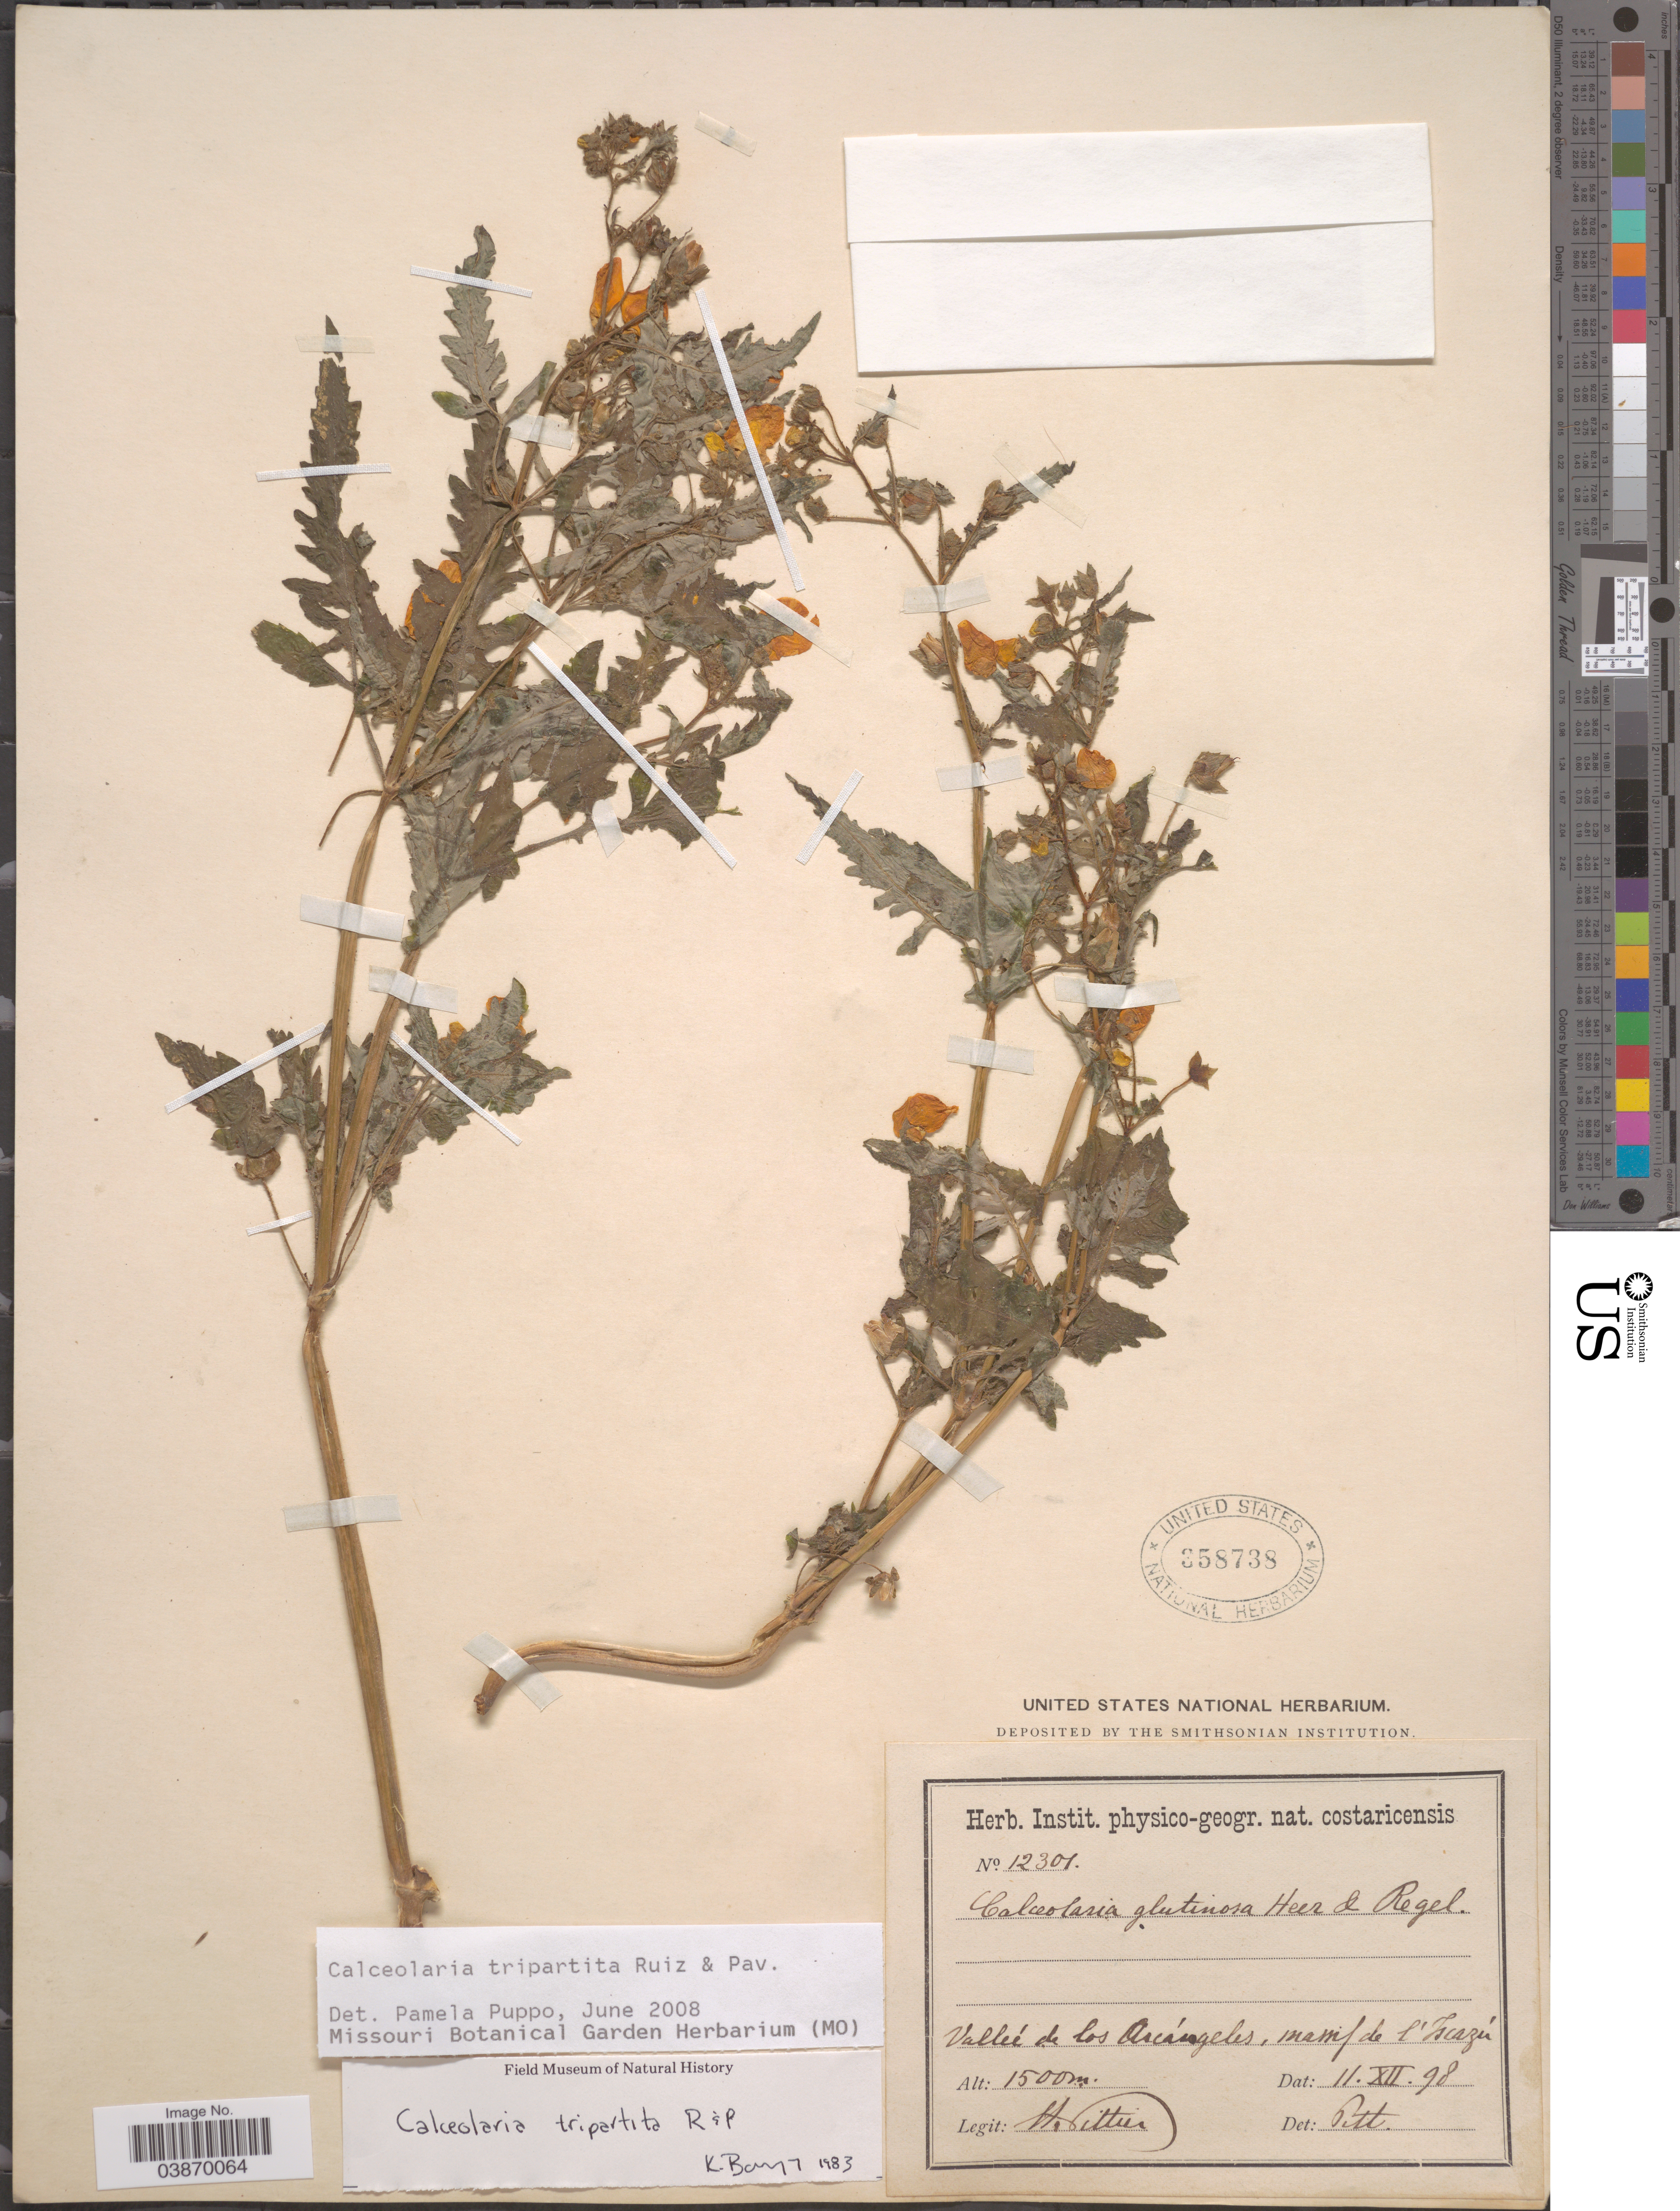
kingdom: Plantae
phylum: Tracheophyta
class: Magnoliopsida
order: Lamiales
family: Calceolariaceae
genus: Calceolaria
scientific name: Calceolaria tripartita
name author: Ruiz & Pav.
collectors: H. F. Pittier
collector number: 12301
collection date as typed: Transcribed d/m/y: 11/12/98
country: Costa Rica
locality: Valleé de los Arcángeles, massif de l'Iscazú.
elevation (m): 1500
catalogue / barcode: US 358738